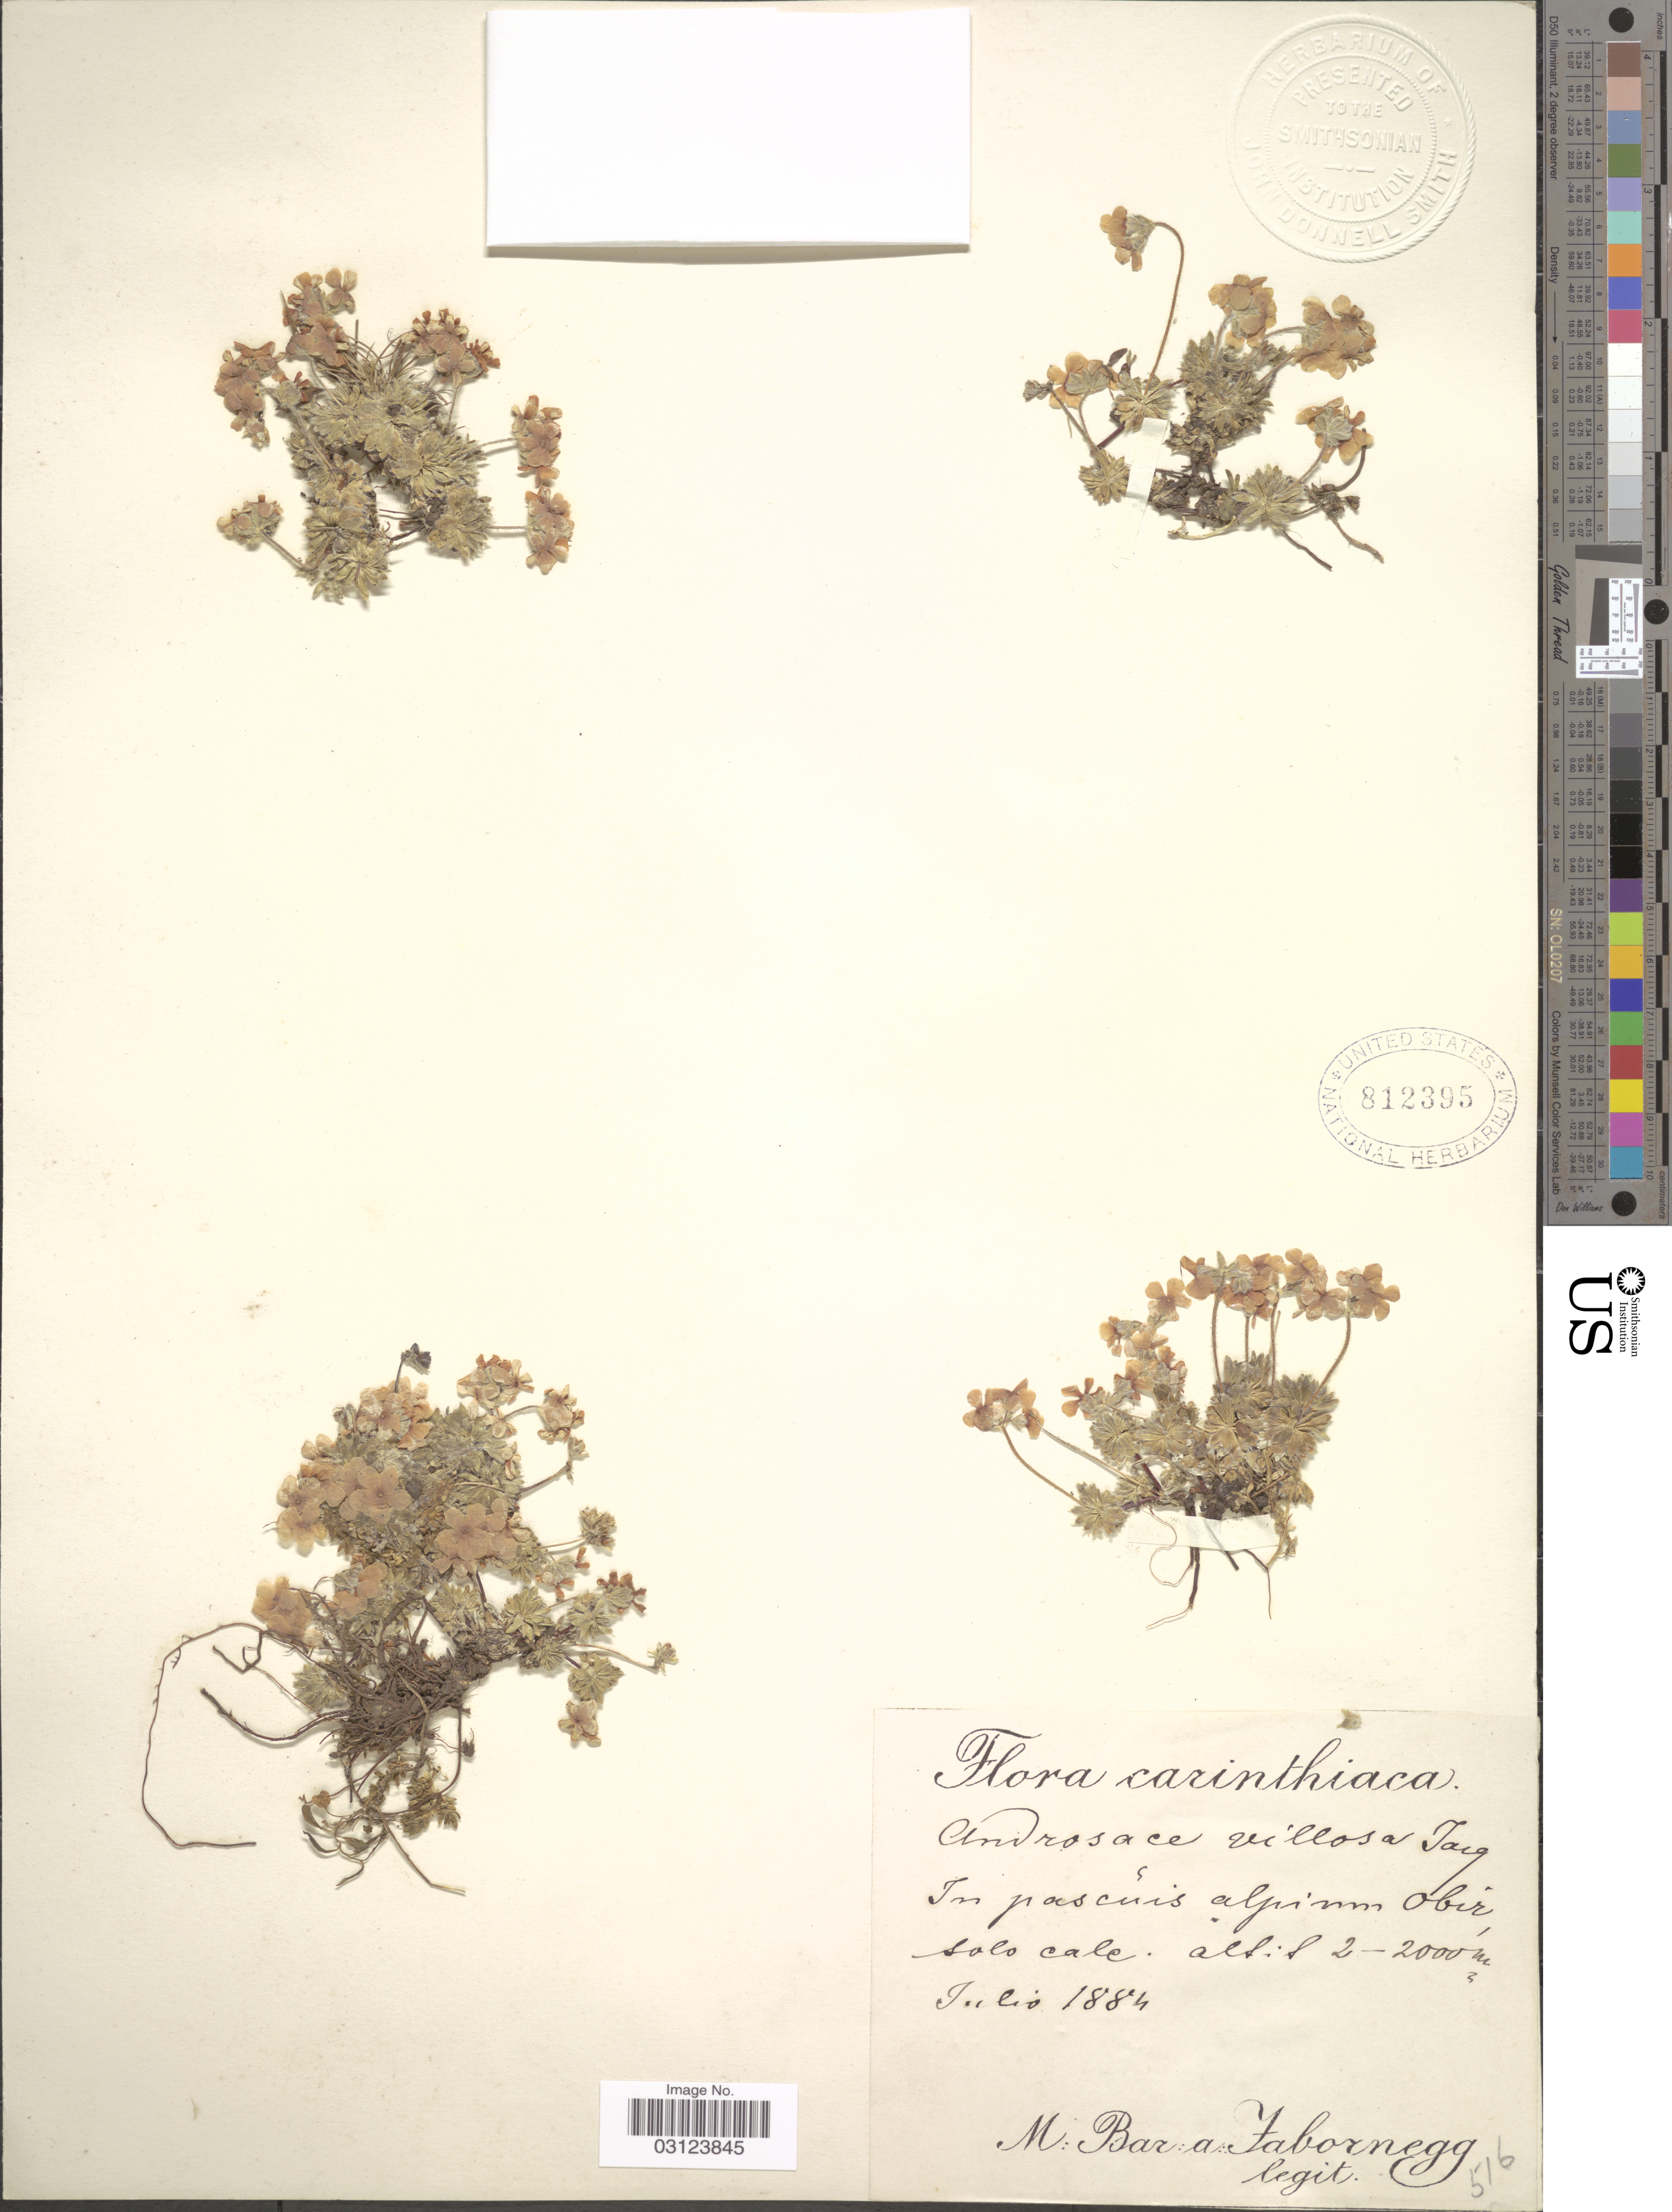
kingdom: Plantae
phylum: Tracheophyta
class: Magnoliopsida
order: Ericales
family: Primulaceae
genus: Androsace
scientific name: Androsace villosa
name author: L.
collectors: M. Fabornegg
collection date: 1884-07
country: Austria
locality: Carinthiaca. In pascuis alpium Obir, solo calc.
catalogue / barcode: US 812395